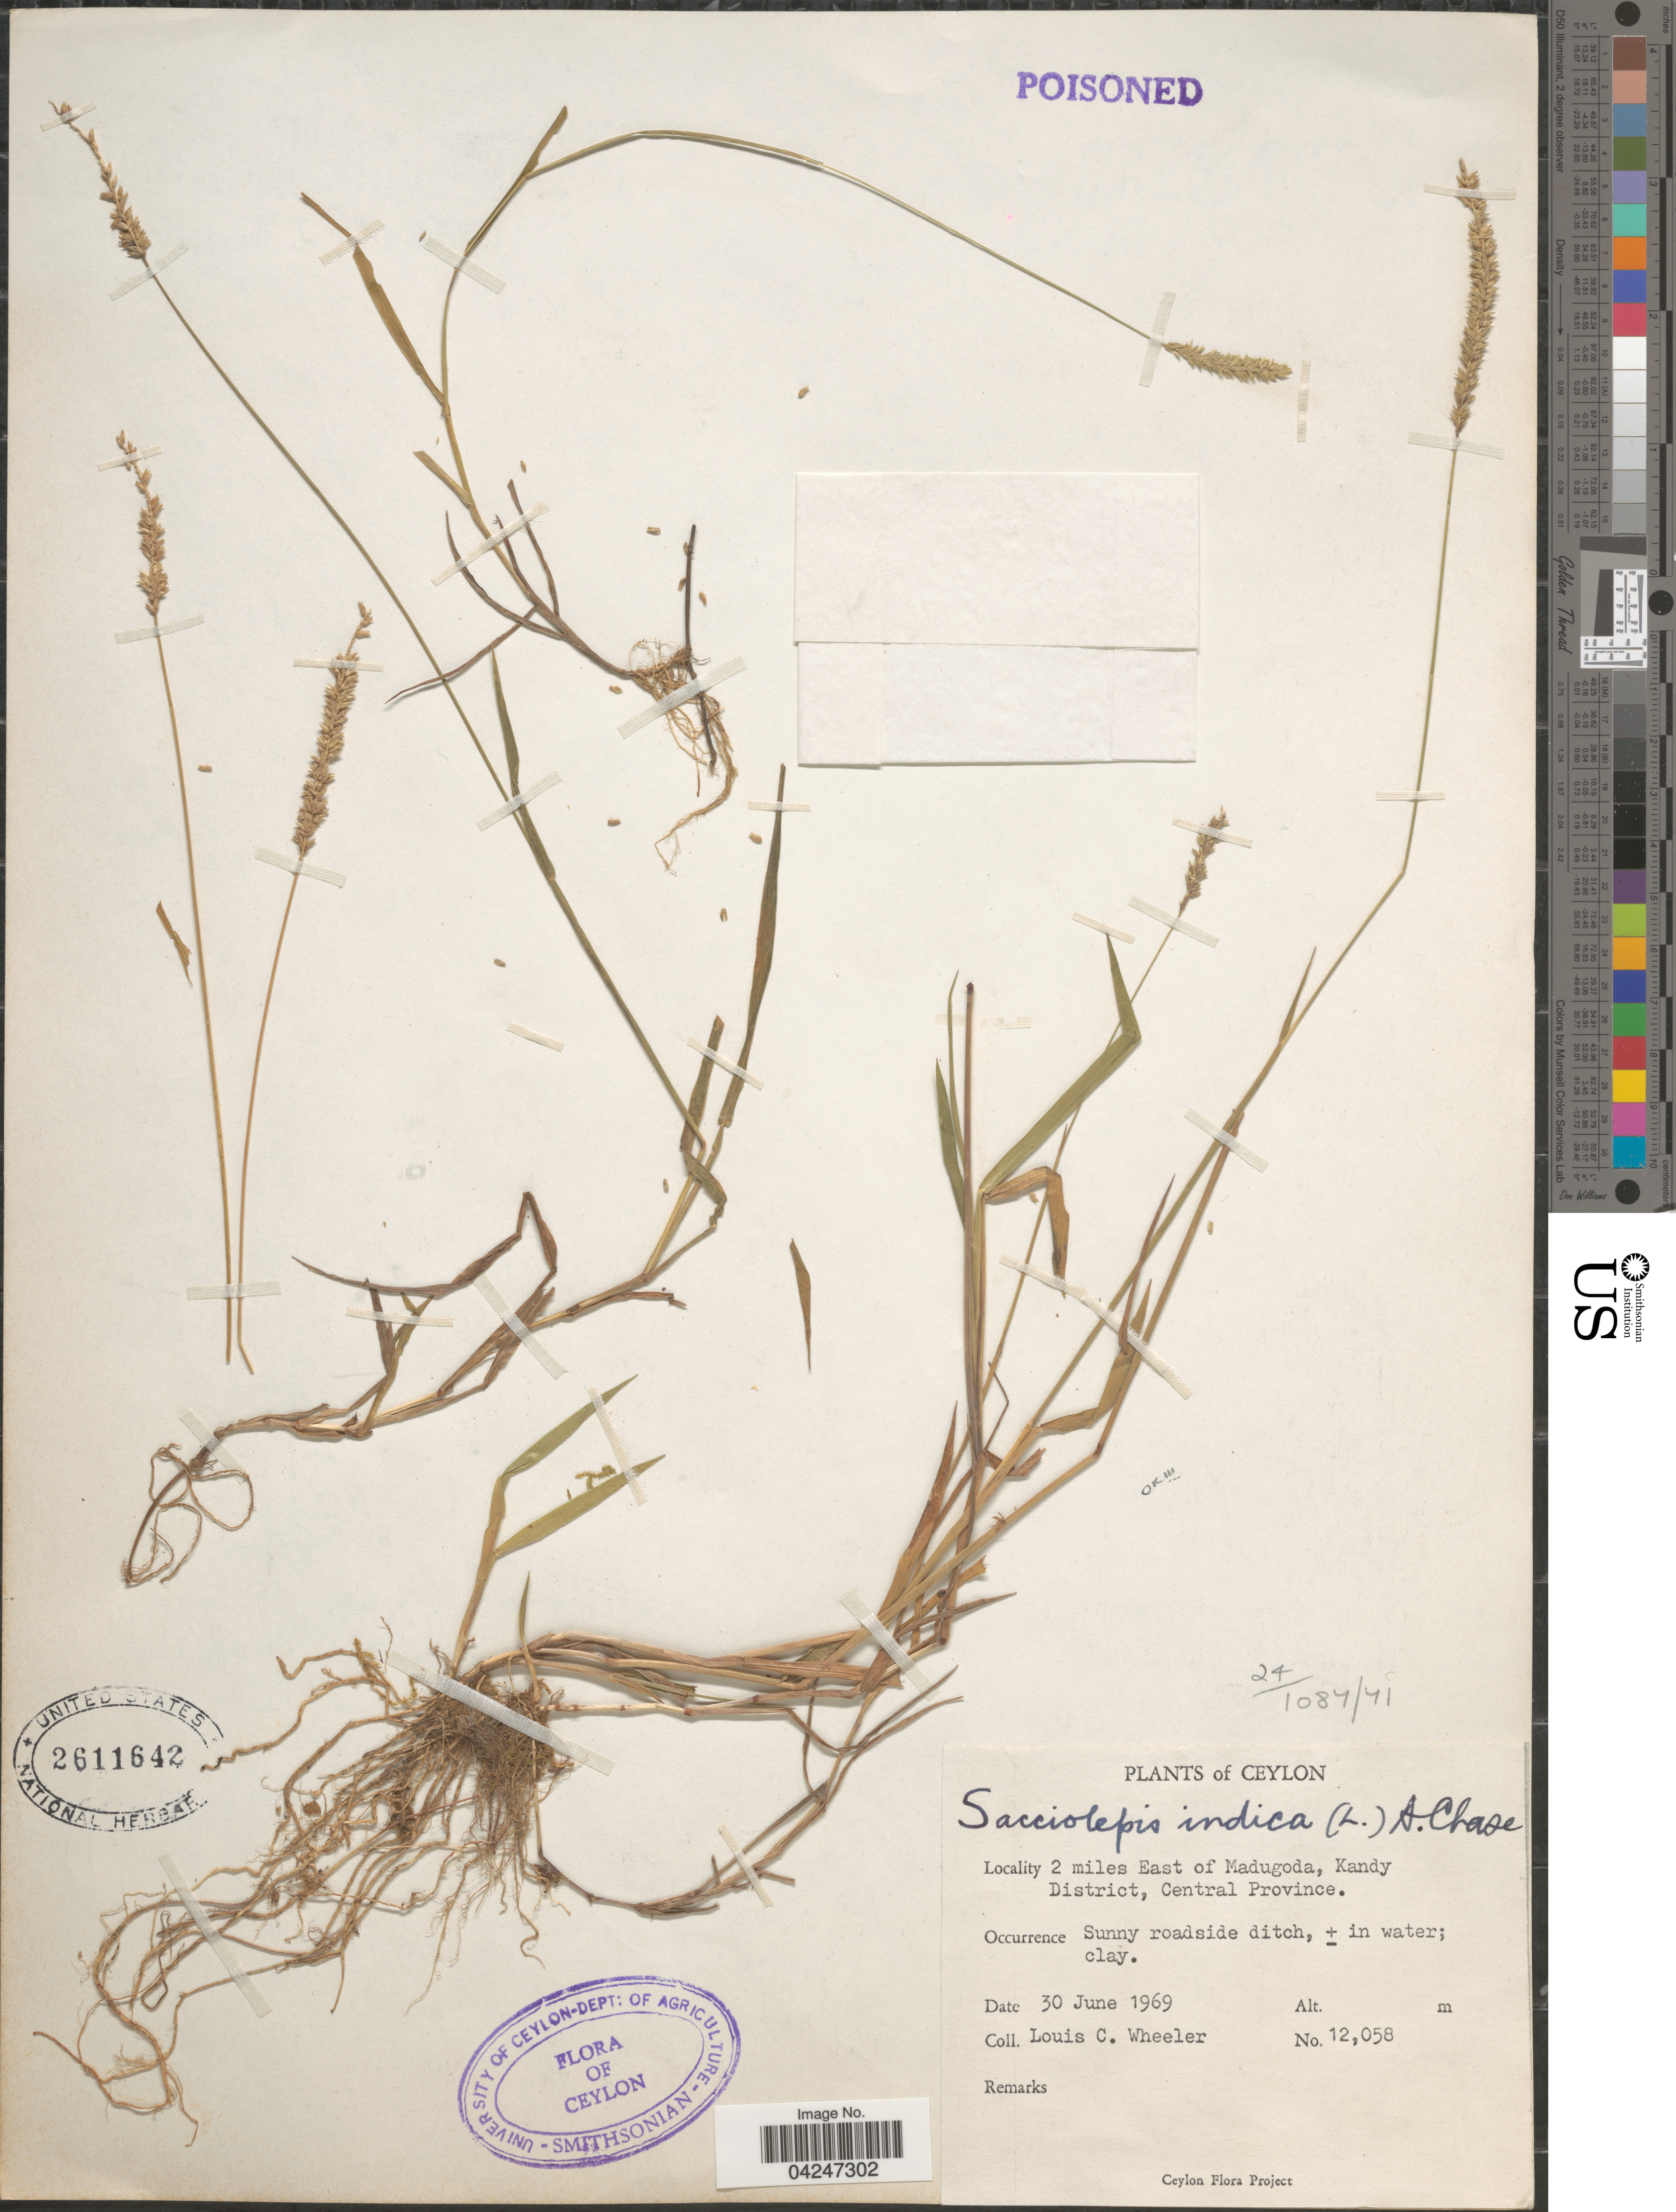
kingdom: Plantae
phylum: Tracheophyta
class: Liliopsida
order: Poales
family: Poaceae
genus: Sacciolepis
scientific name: Sacciolepis indica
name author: (L.) Chase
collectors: L. C. Wheeler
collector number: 12058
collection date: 1969-06-30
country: Sri Lanka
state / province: Central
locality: Ceylon. 2 miles East of Madugoda, Kandy District.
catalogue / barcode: US 2611642